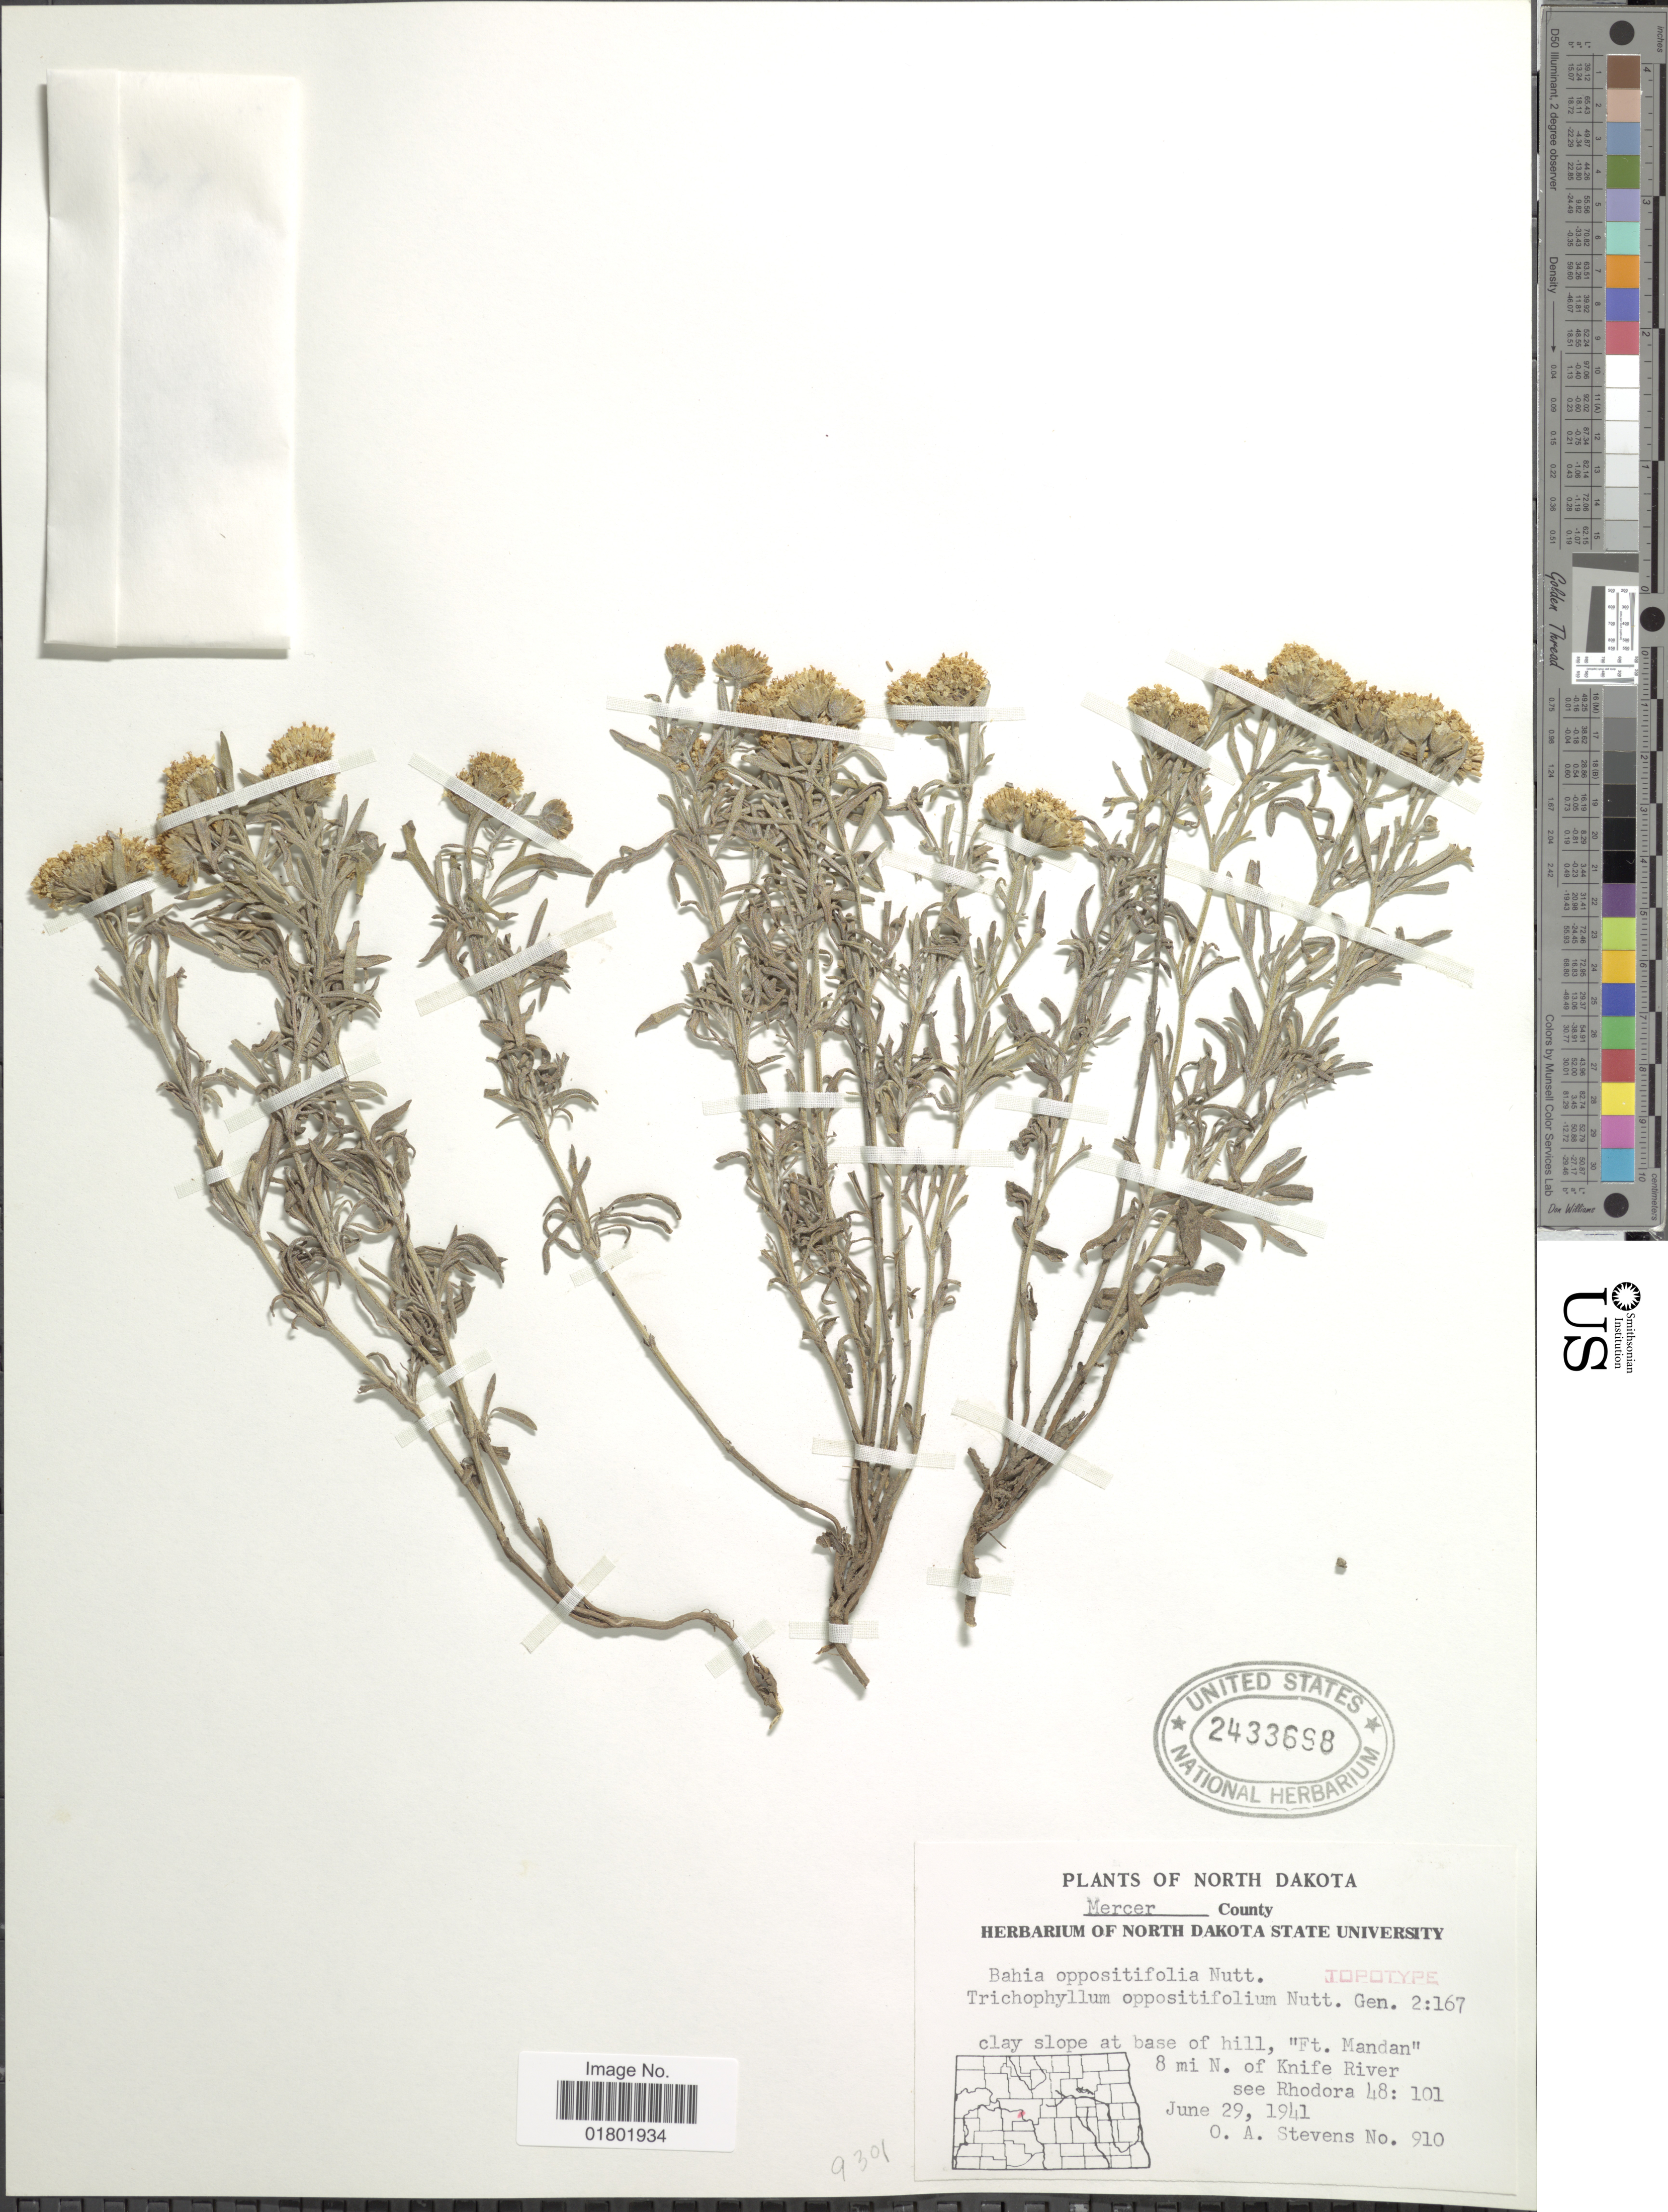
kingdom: Plantae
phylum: Tracheophyta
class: Magnoliopsida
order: Asterales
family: Asteraceae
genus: Bahia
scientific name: Bahia oppositifolia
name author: Nutt.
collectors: O. A. Stevens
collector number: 910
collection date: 1941-06-22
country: United States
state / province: North Dakota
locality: Mercer County, at base of hill, "Ft. Mandan", 8 mi N. of Knife River, see Rhodora 48: 101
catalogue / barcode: US 2433698